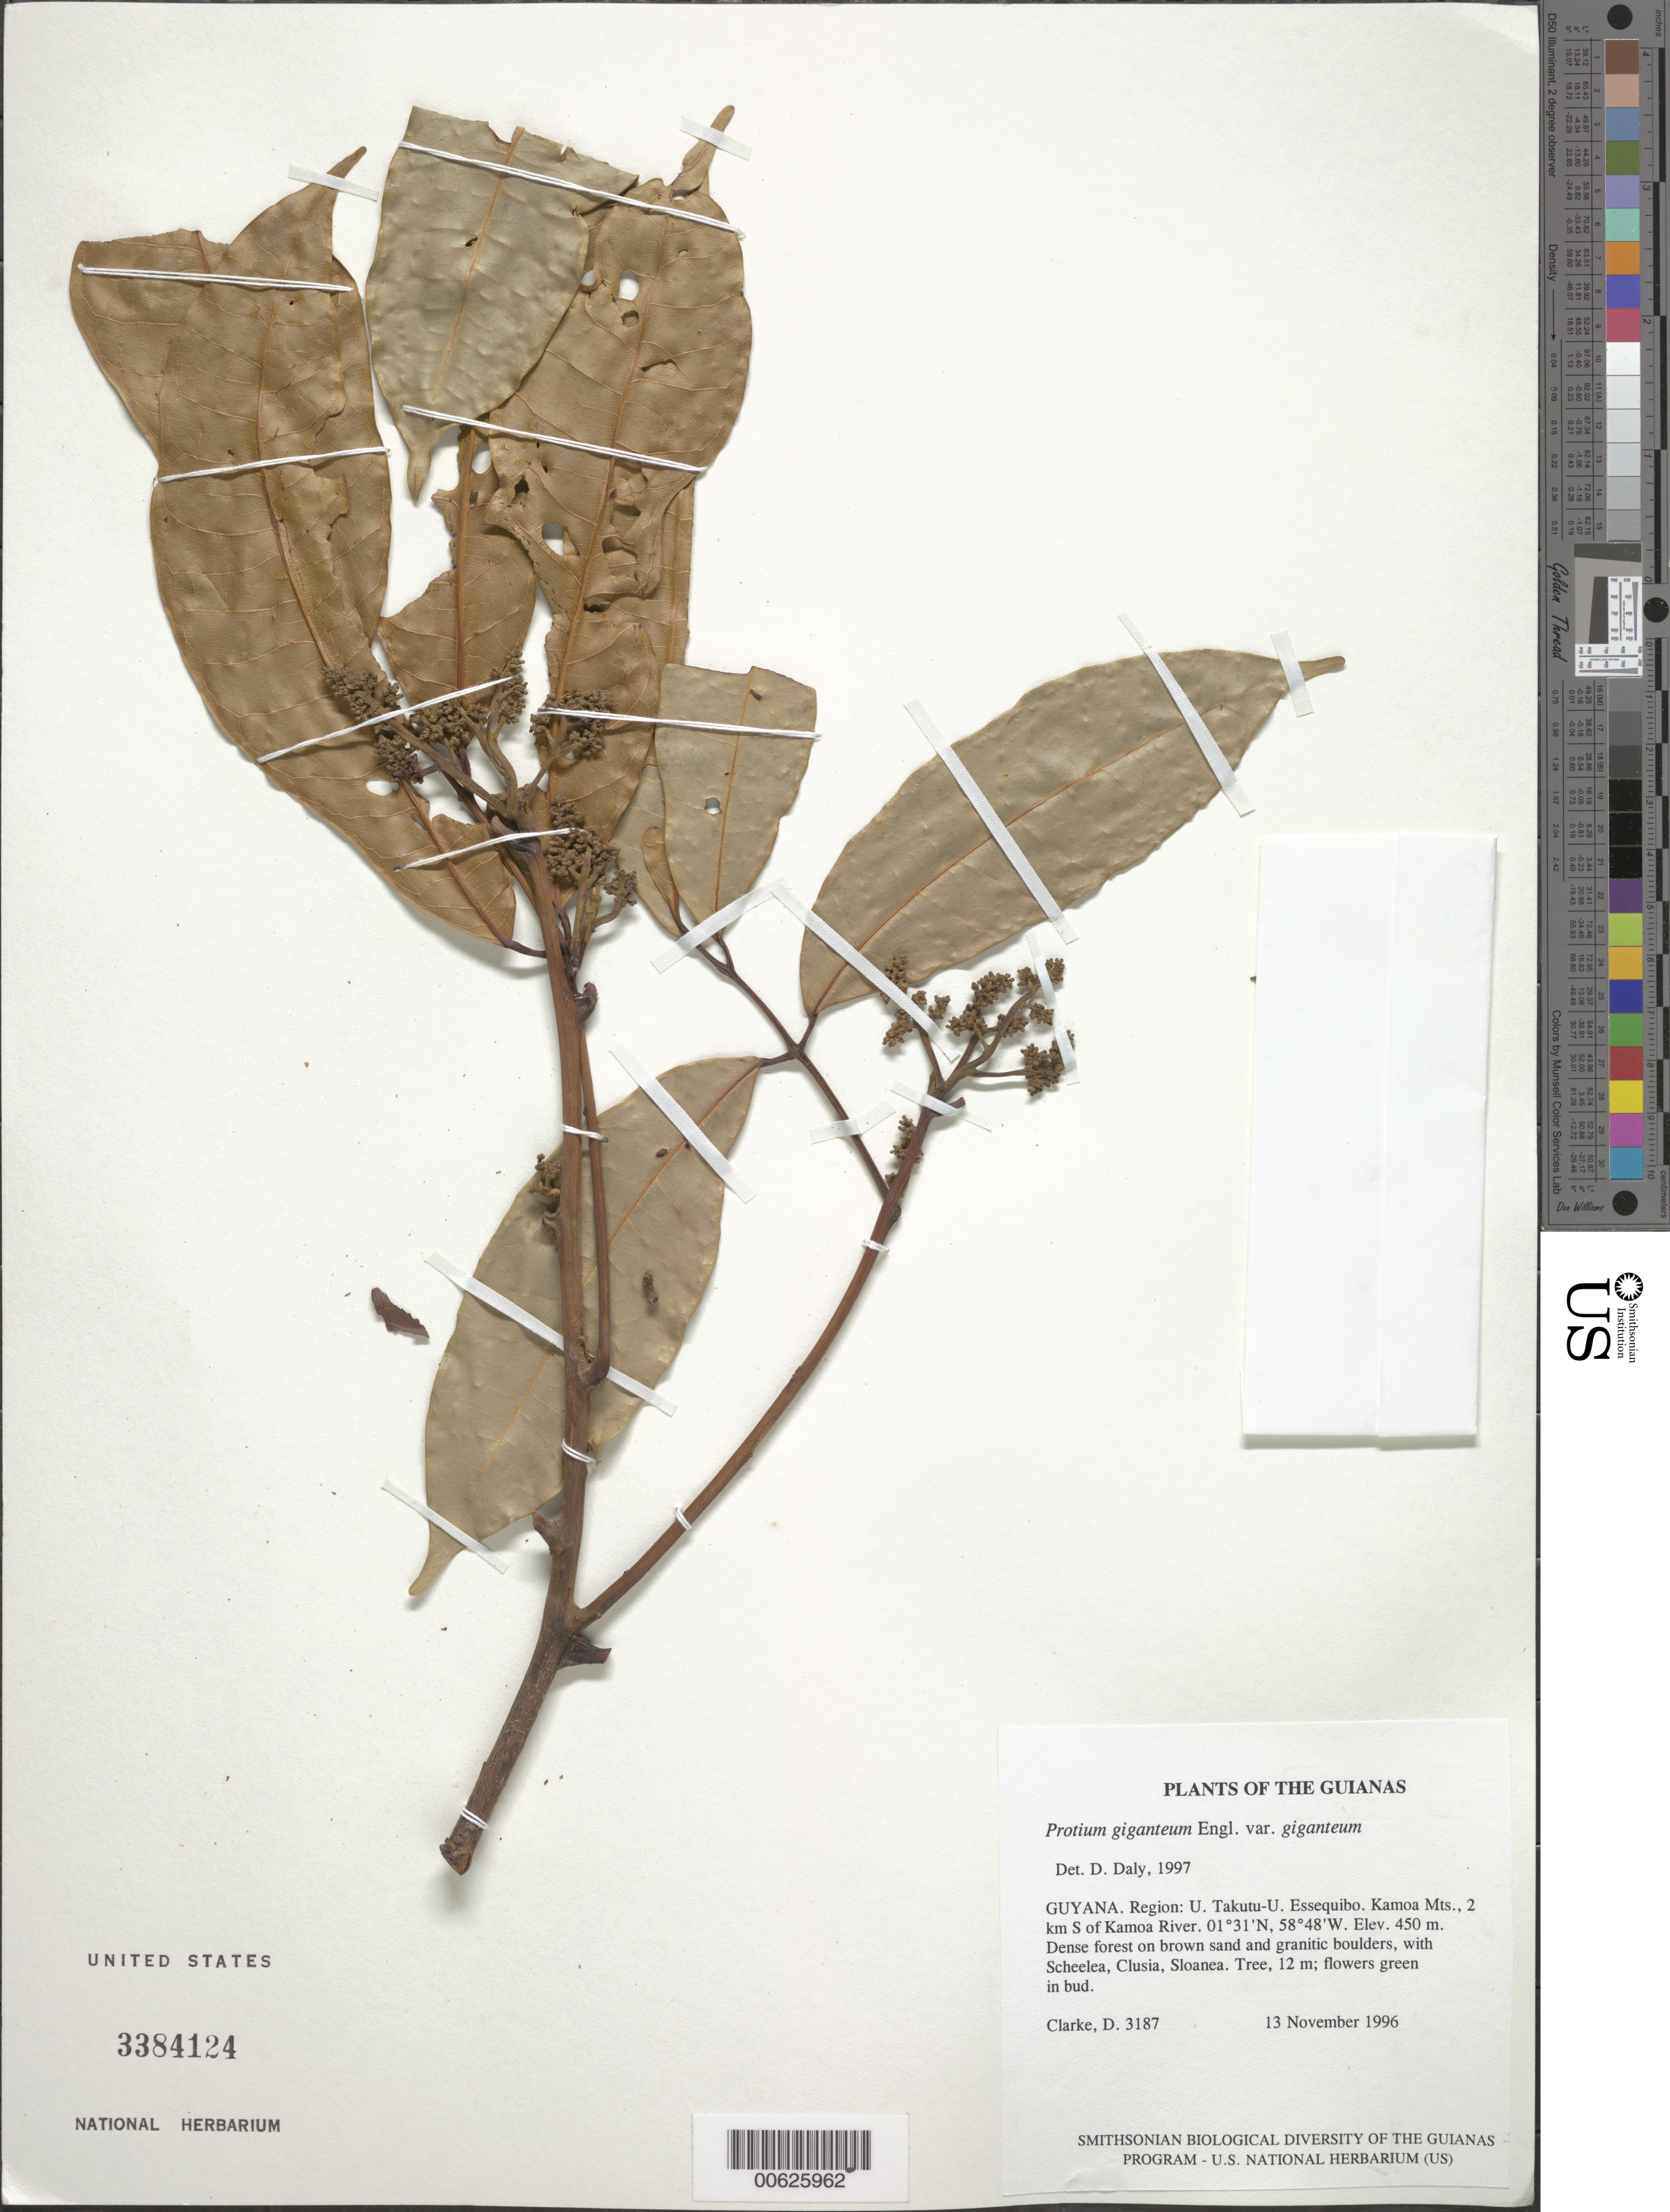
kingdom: Plantae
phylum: Tracheophyta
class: Magnoliopsida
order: Sapindales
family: Burseraceae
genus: Protium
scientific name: Protium giganteum var. giganteum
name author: Engl.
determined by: Daly, D. C.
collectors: H. D. Clarke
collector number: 3187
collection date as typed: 13 November 1996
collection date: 1996-11-13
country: Guyana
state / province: U. Takutu-U. Essequibo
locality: Kamoa Mts., 2 km S of Kamoa River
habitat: Dense forest on brown sand and granitic boulders, with Scheelea, Clusia, Sloanea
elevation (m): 450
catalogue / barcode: US 3384124